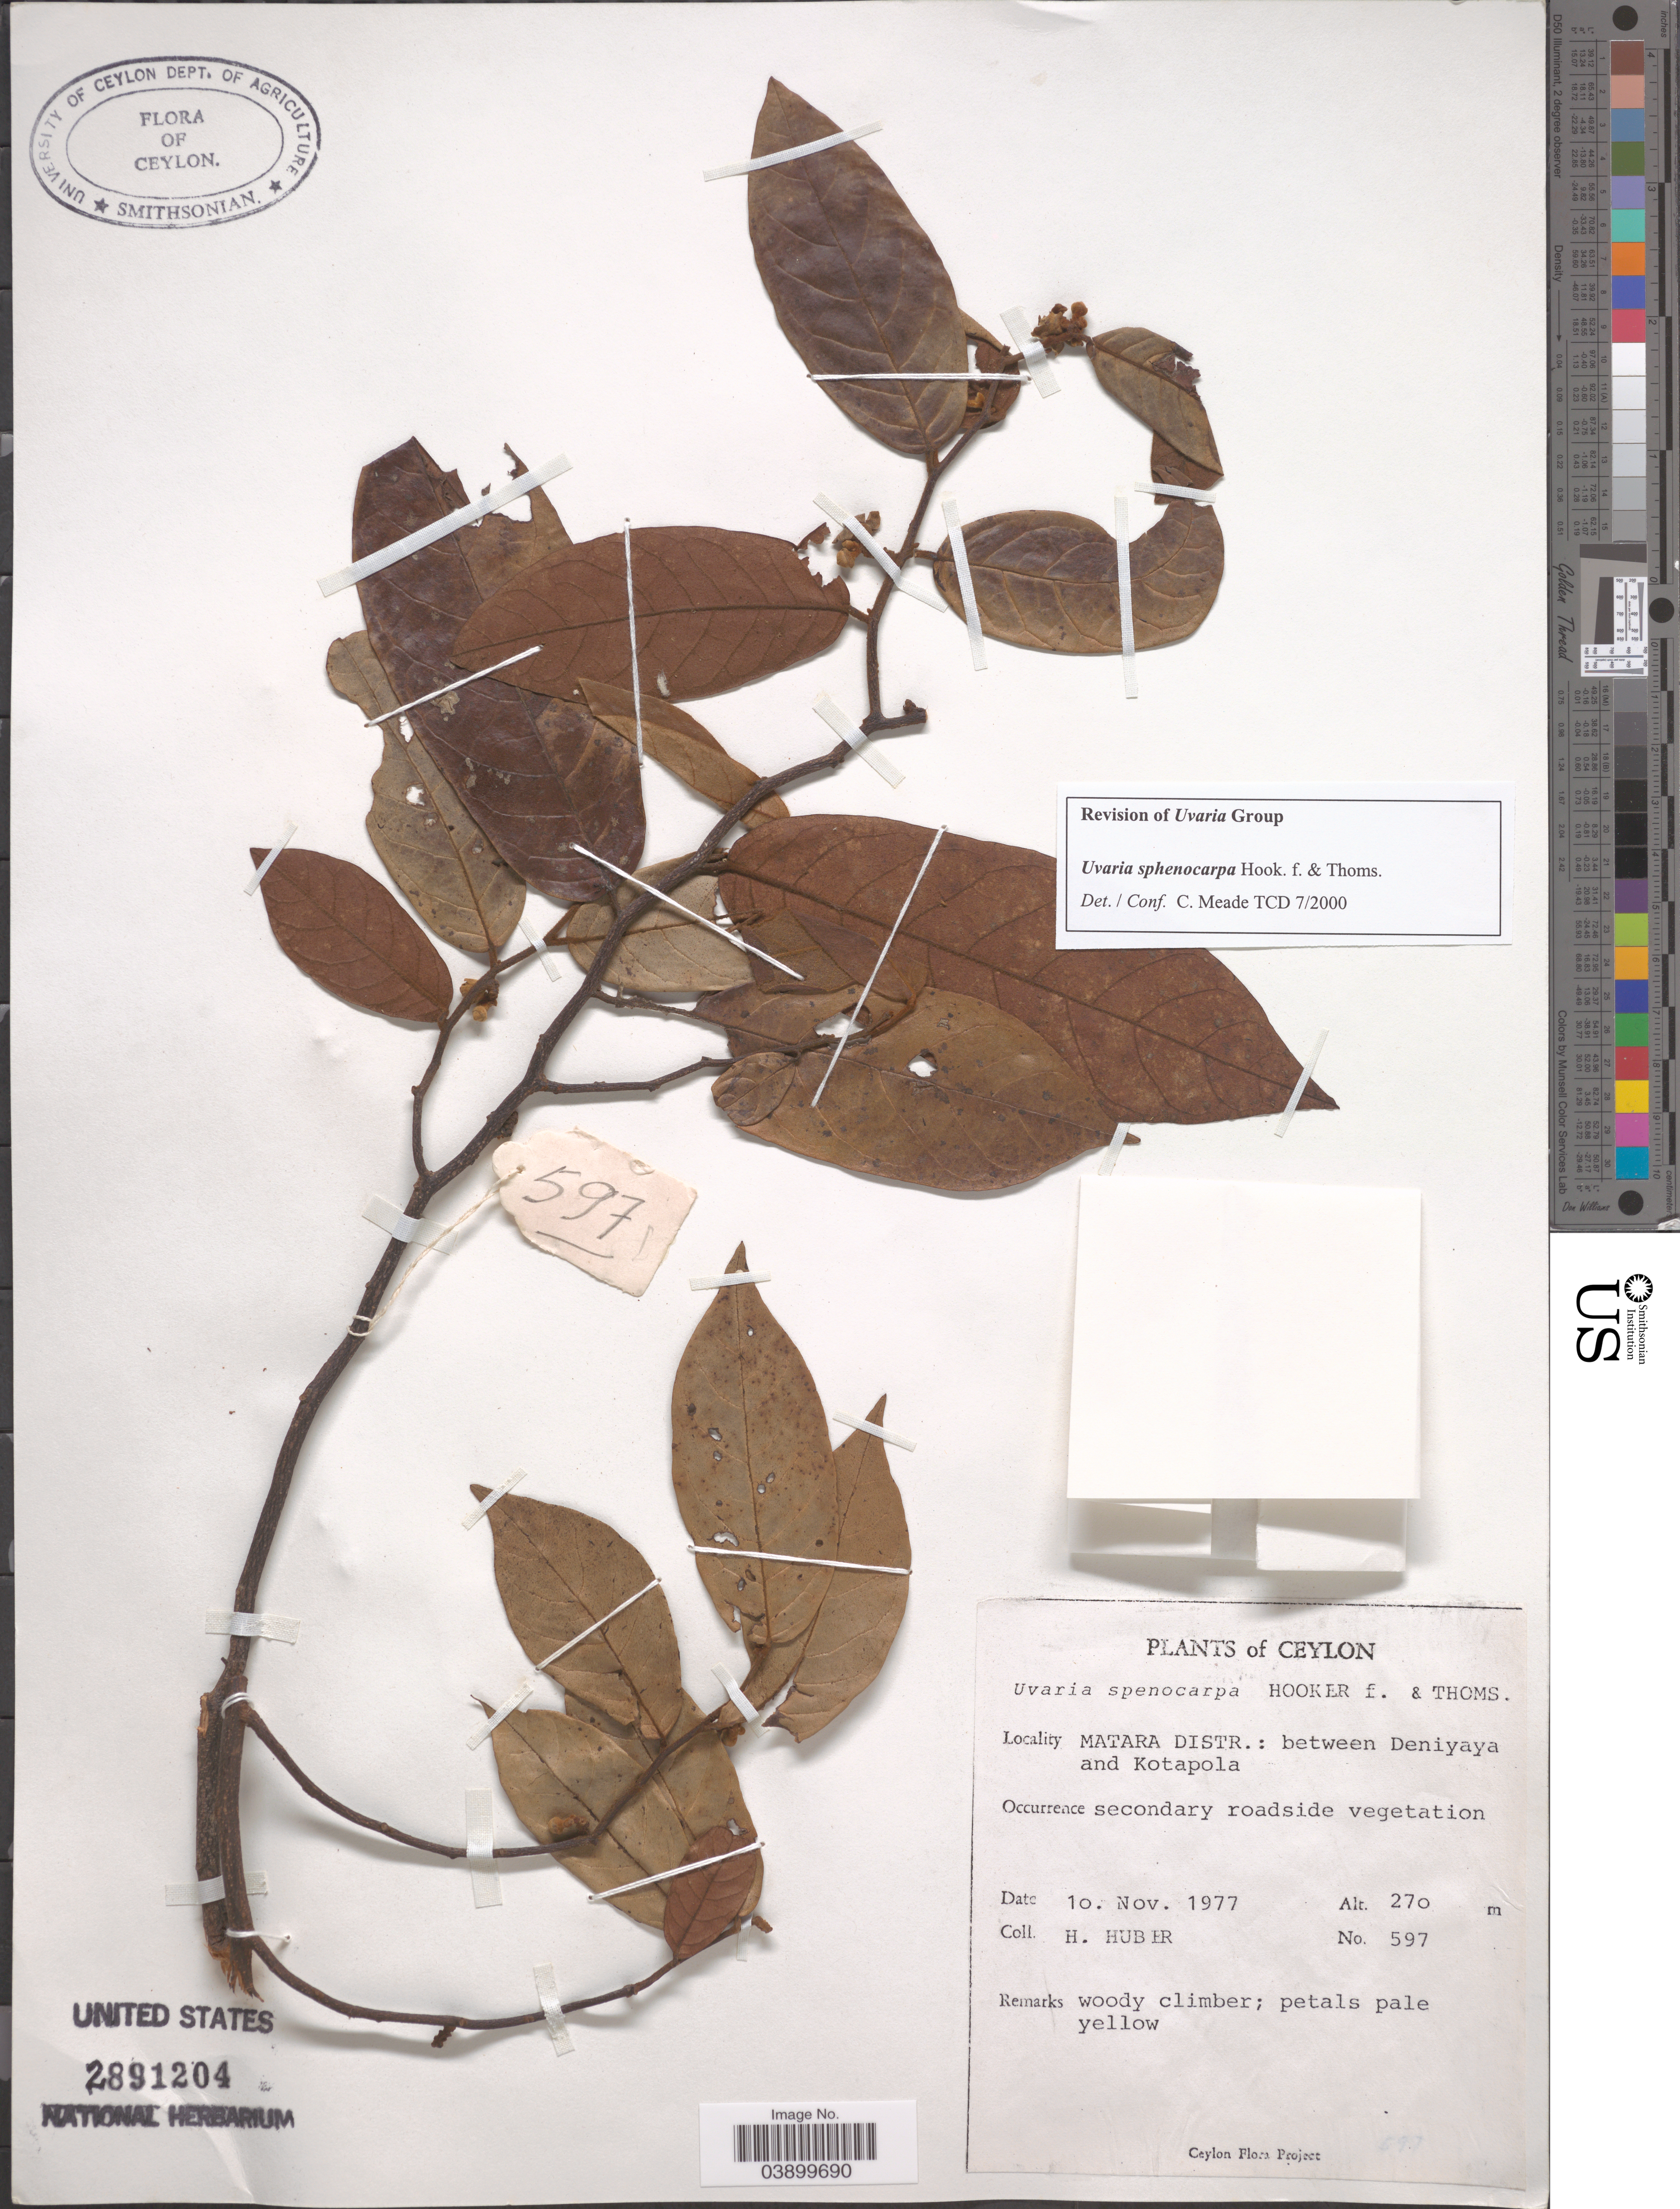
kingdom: Plantae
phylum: Tracheophyta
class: Magnoliopsida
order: Magnoliales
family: Annonaceae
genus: Uvaria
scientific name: Uvaria sphenocarpa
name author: Hook. & Thomson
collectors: H. Huber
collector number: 597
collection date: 1977-11-10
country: Sri Lanka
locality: Ceylon. Matara Distr.: between Deniyaya and Kotapola.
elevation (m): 270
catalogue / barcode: US 2891204